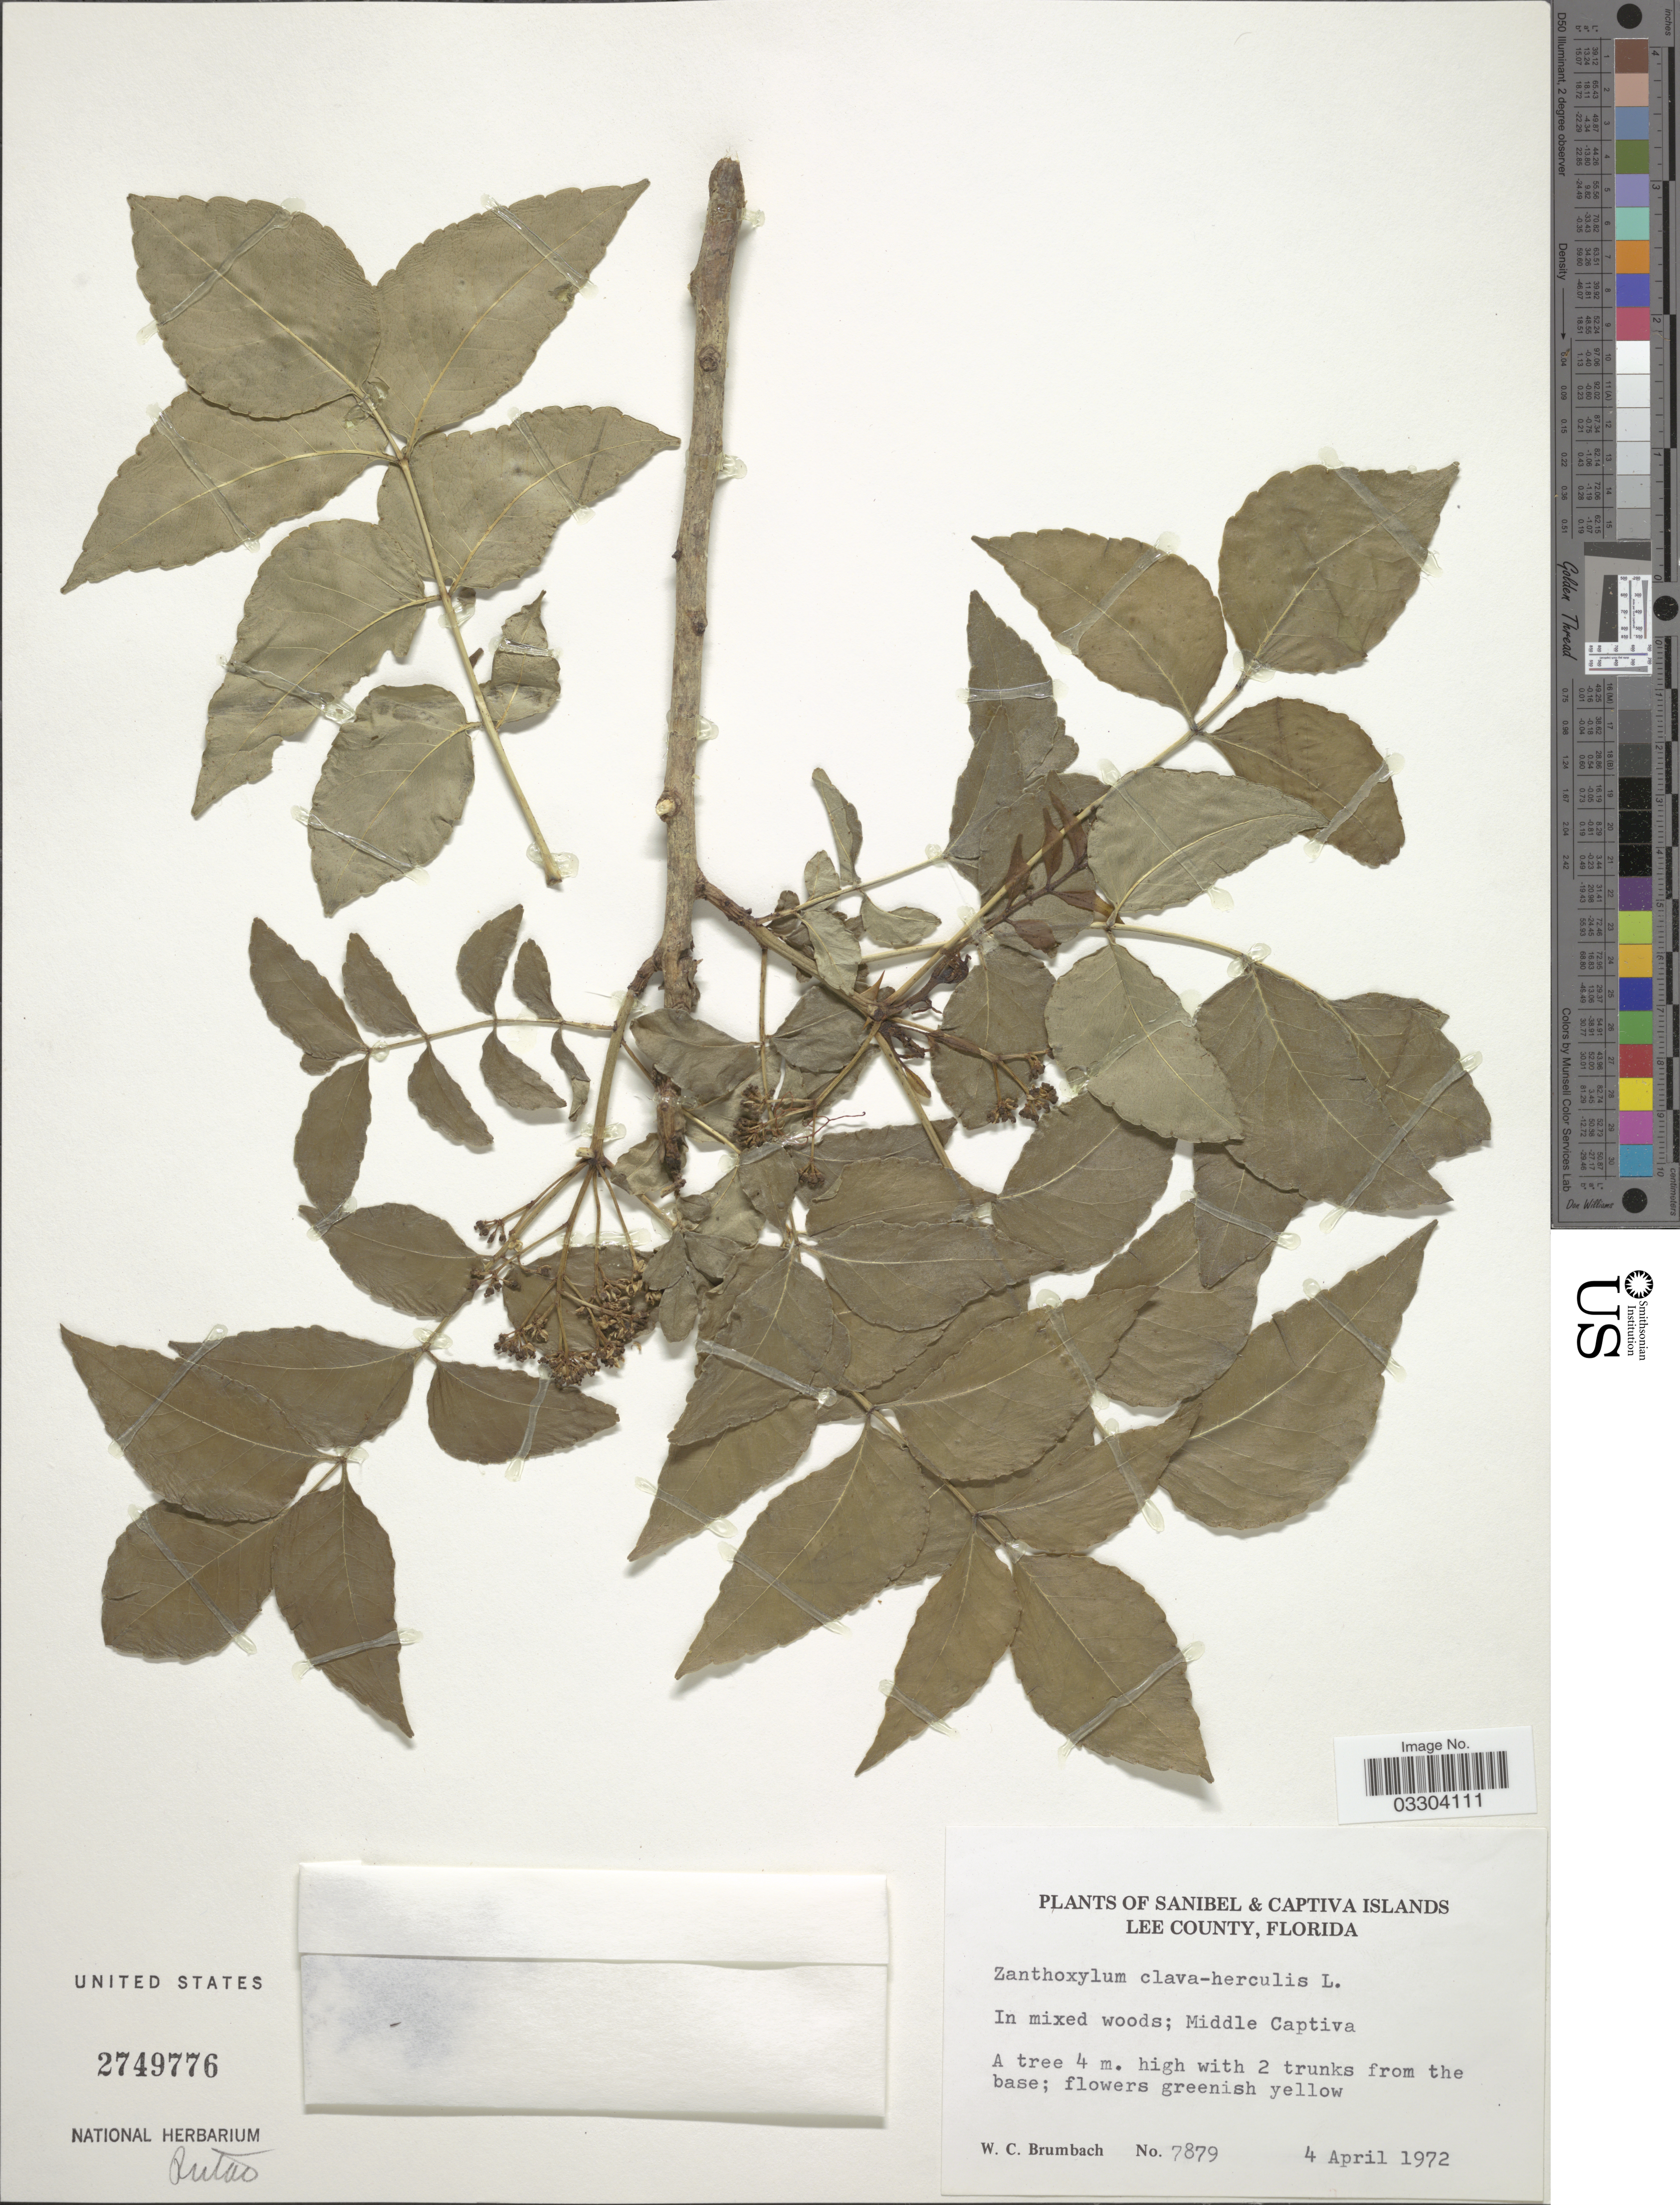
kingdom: Plantae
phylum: Tracheophyta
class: Magnoliopsida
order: Sapindales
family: Rutaceae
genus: Zanthoxylum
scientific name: Zanthoxylum clava-herculis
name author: L.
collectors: W. C. Brumbach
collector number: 7879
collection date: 1972-04-04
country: United States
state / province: Florida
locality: Sanibel & Captiva Islands, Lee County, Middle Captiva.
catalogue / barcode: US 2749776